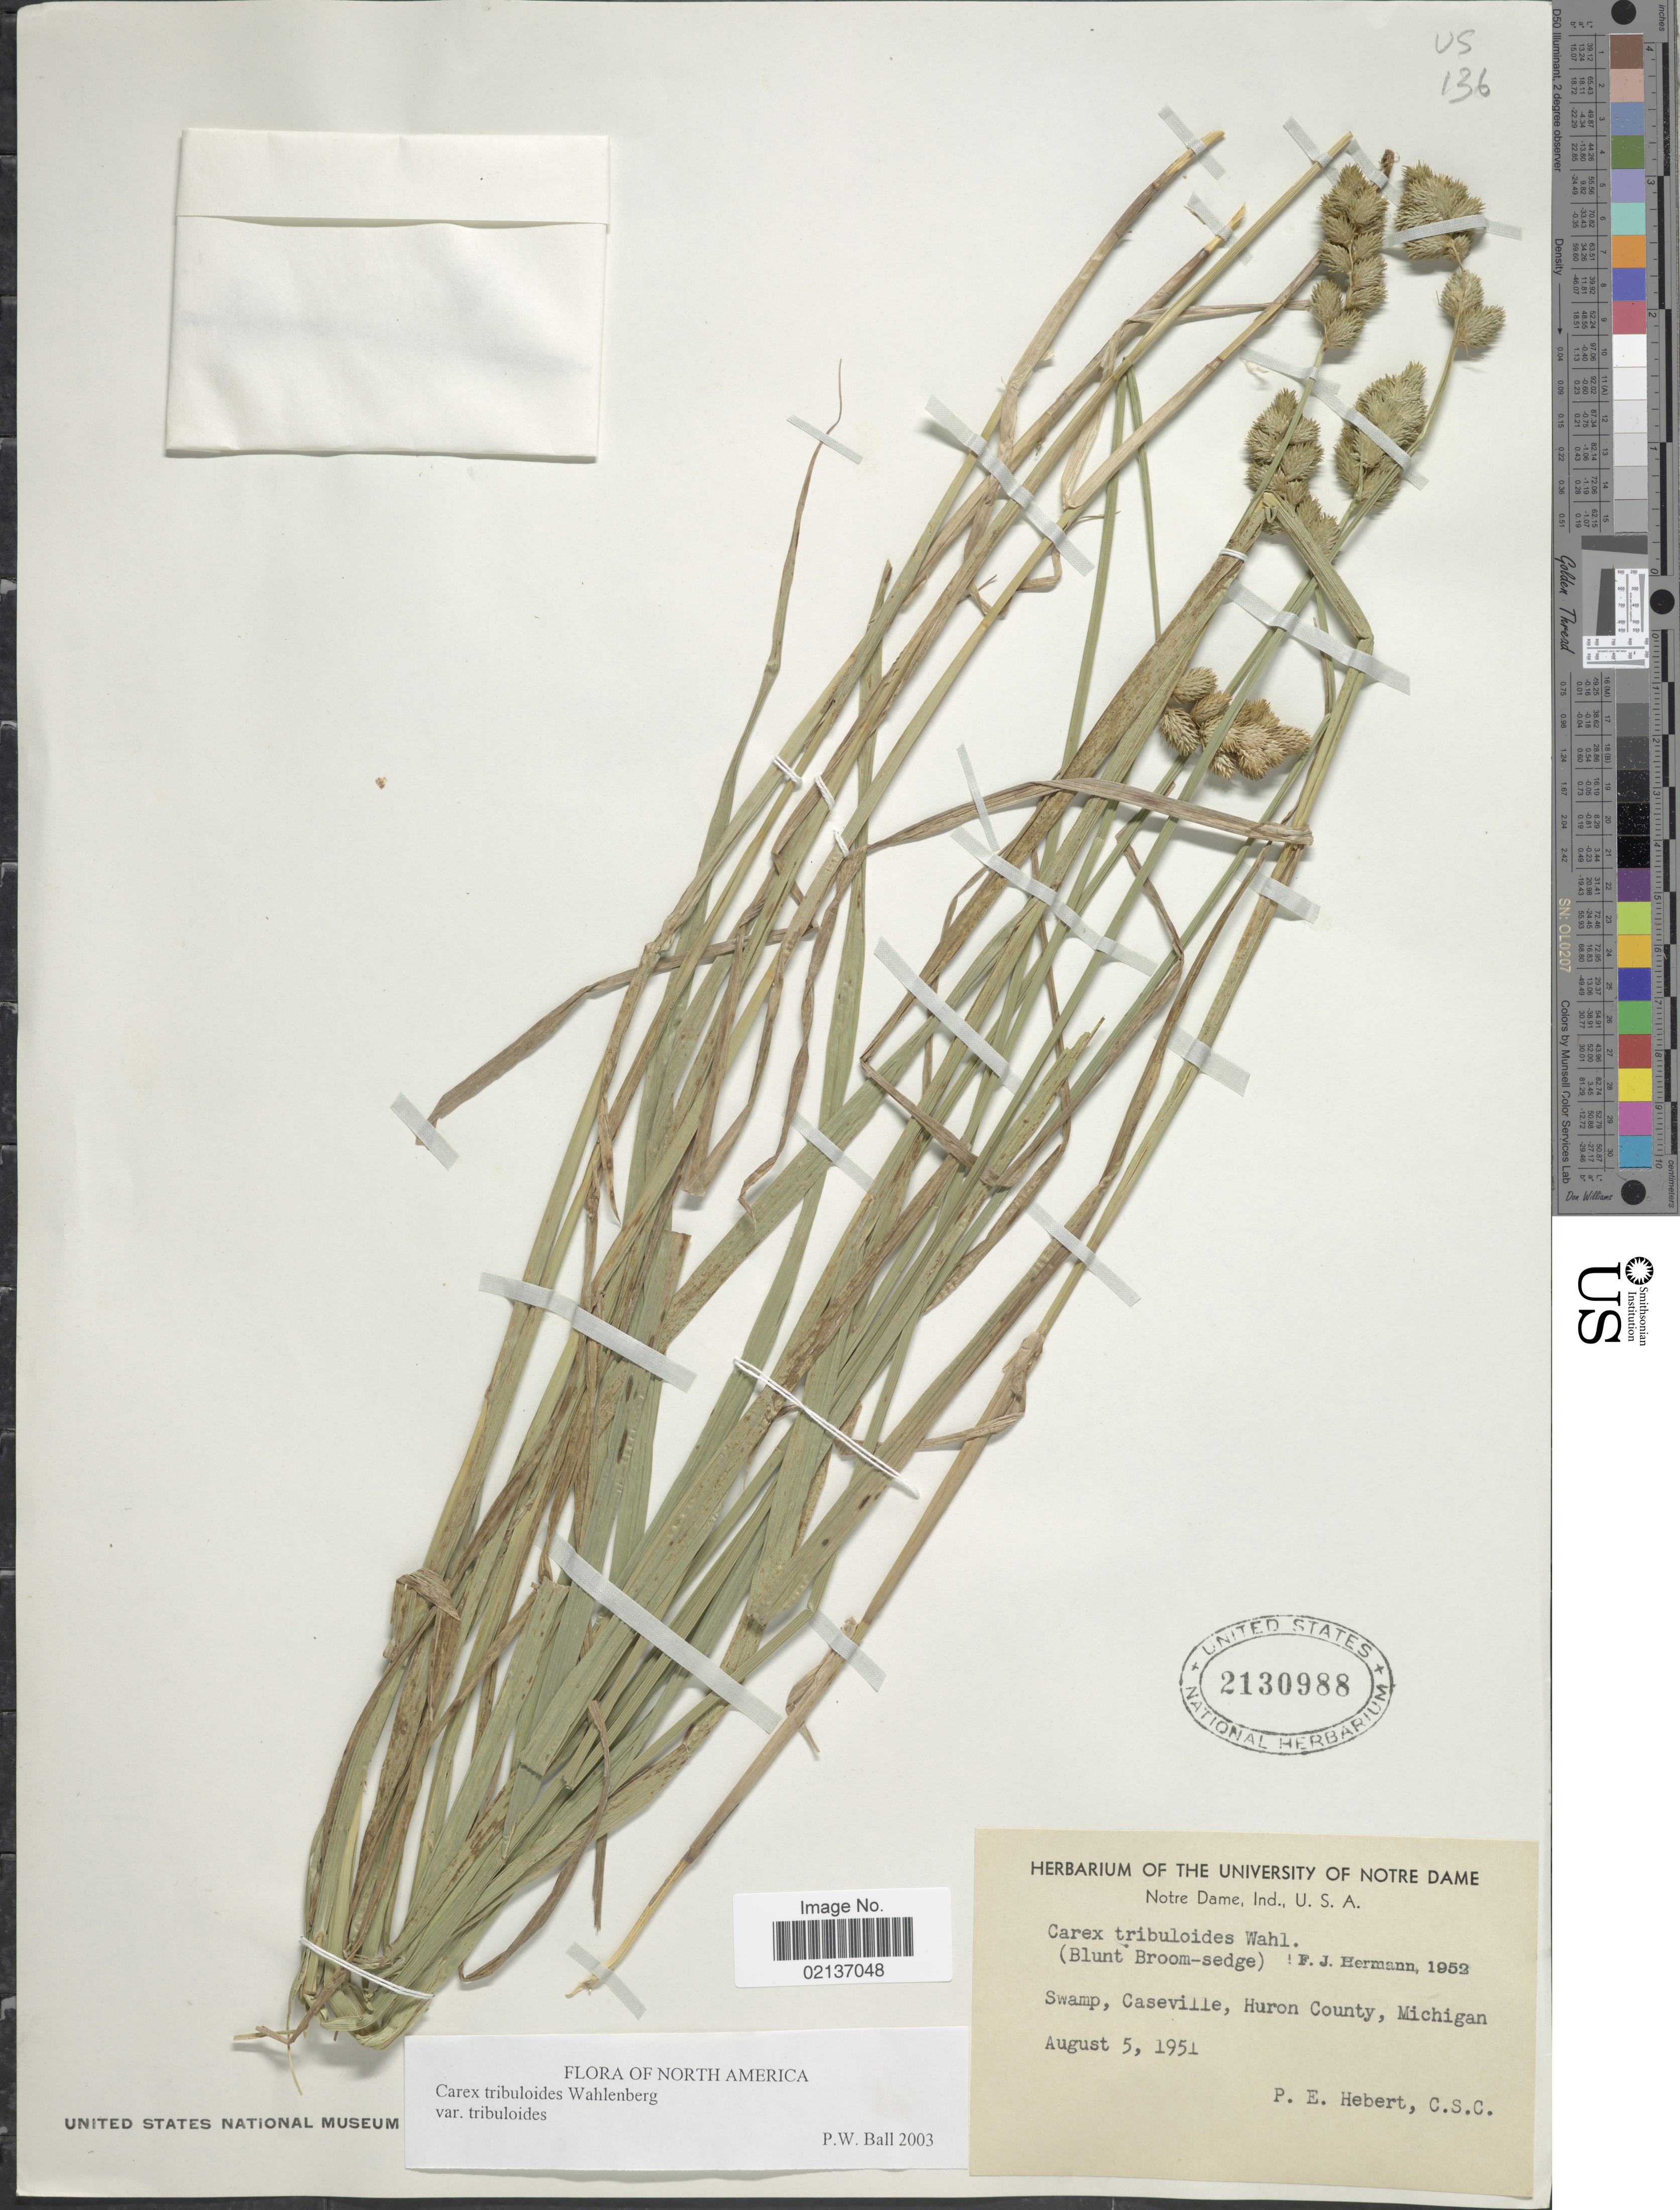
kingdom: Plantae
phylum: Tracheophyta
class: Liliopsida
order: Poales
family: Cyperaceae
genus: Carex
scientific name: Carex tribuloides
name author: Wahlenb.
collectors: P. Hebert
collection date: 1951-08-05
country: United States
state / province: Michigan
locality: Caseville, Huron County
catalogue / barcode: US 2130988